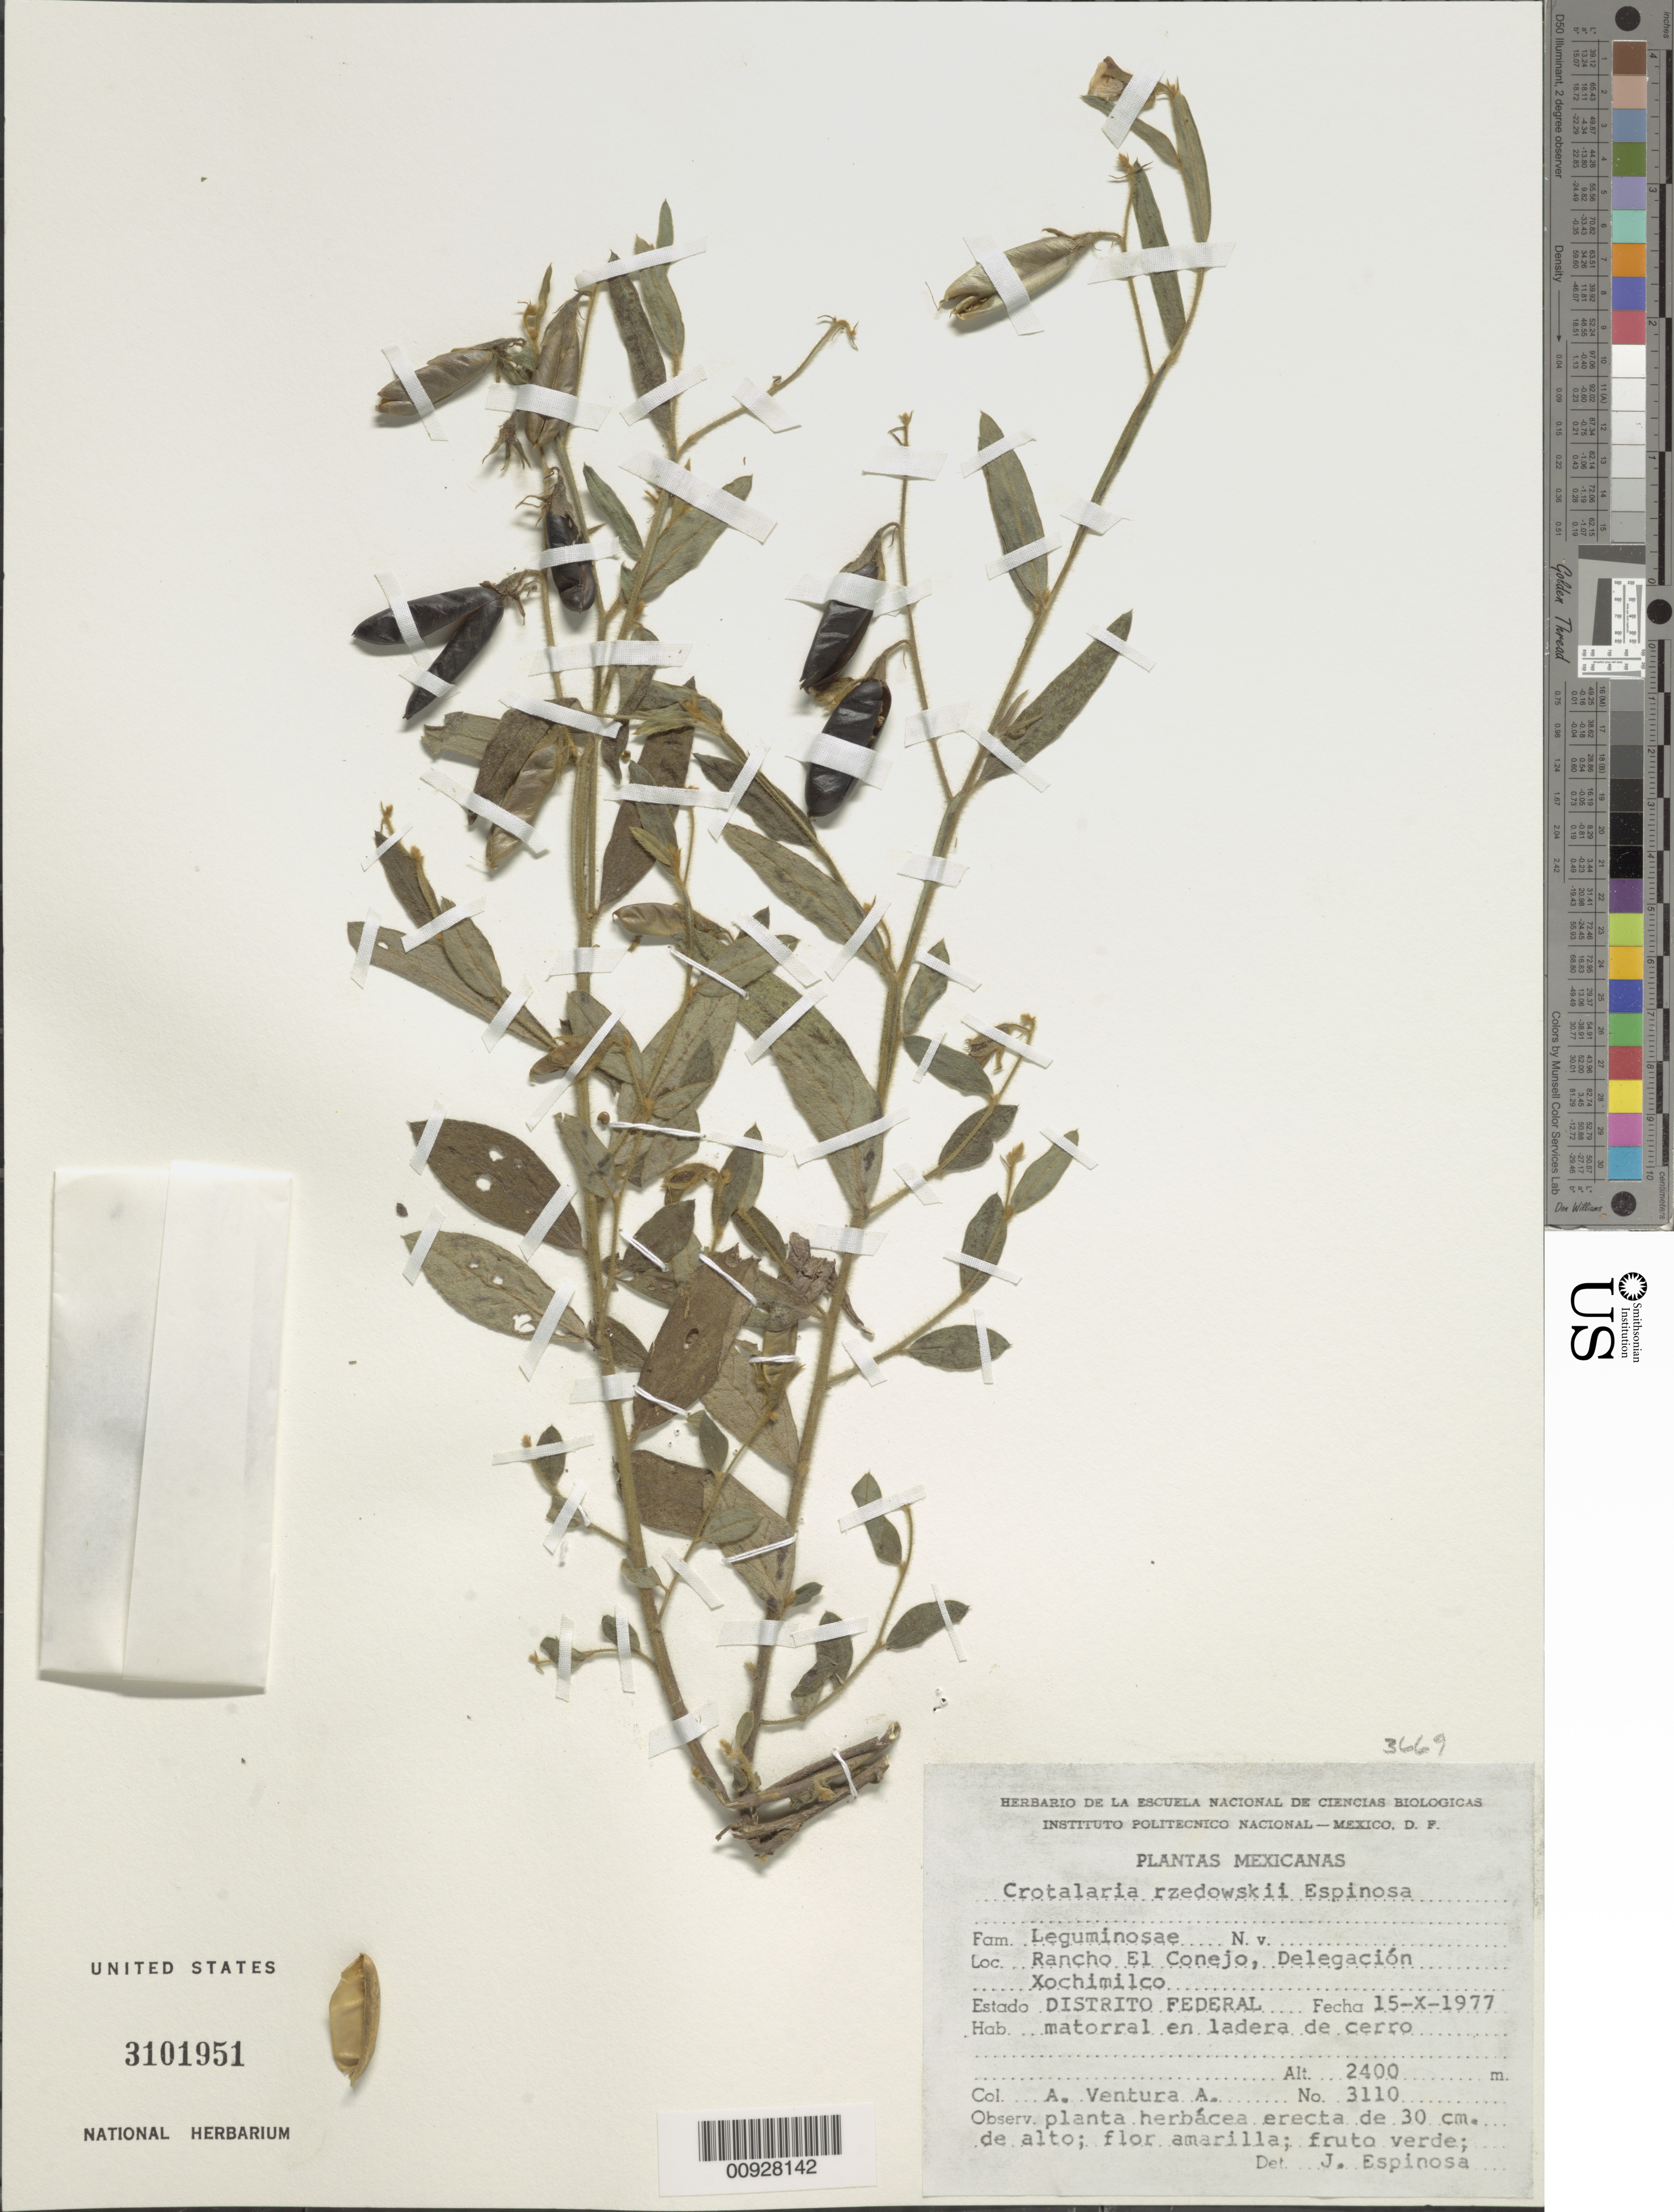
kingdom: Plantae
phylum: Tracheophyta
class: Magnoliopsida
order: Fabales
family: Fabaceae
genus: Crotalaria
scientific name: Crotalaria rzedowskii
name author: J. Espinosa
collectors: A. Ventura A.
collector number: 3110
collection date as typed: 15 Oct 1977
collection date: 1977-10-15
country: Mexico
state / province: Distrito Federal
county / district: Xochimilco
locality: Rancho El Conejo, Delegación Xochimilco, Distrito Federal.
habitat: Matorral en ladera de cerro.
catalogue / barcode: US 3101951